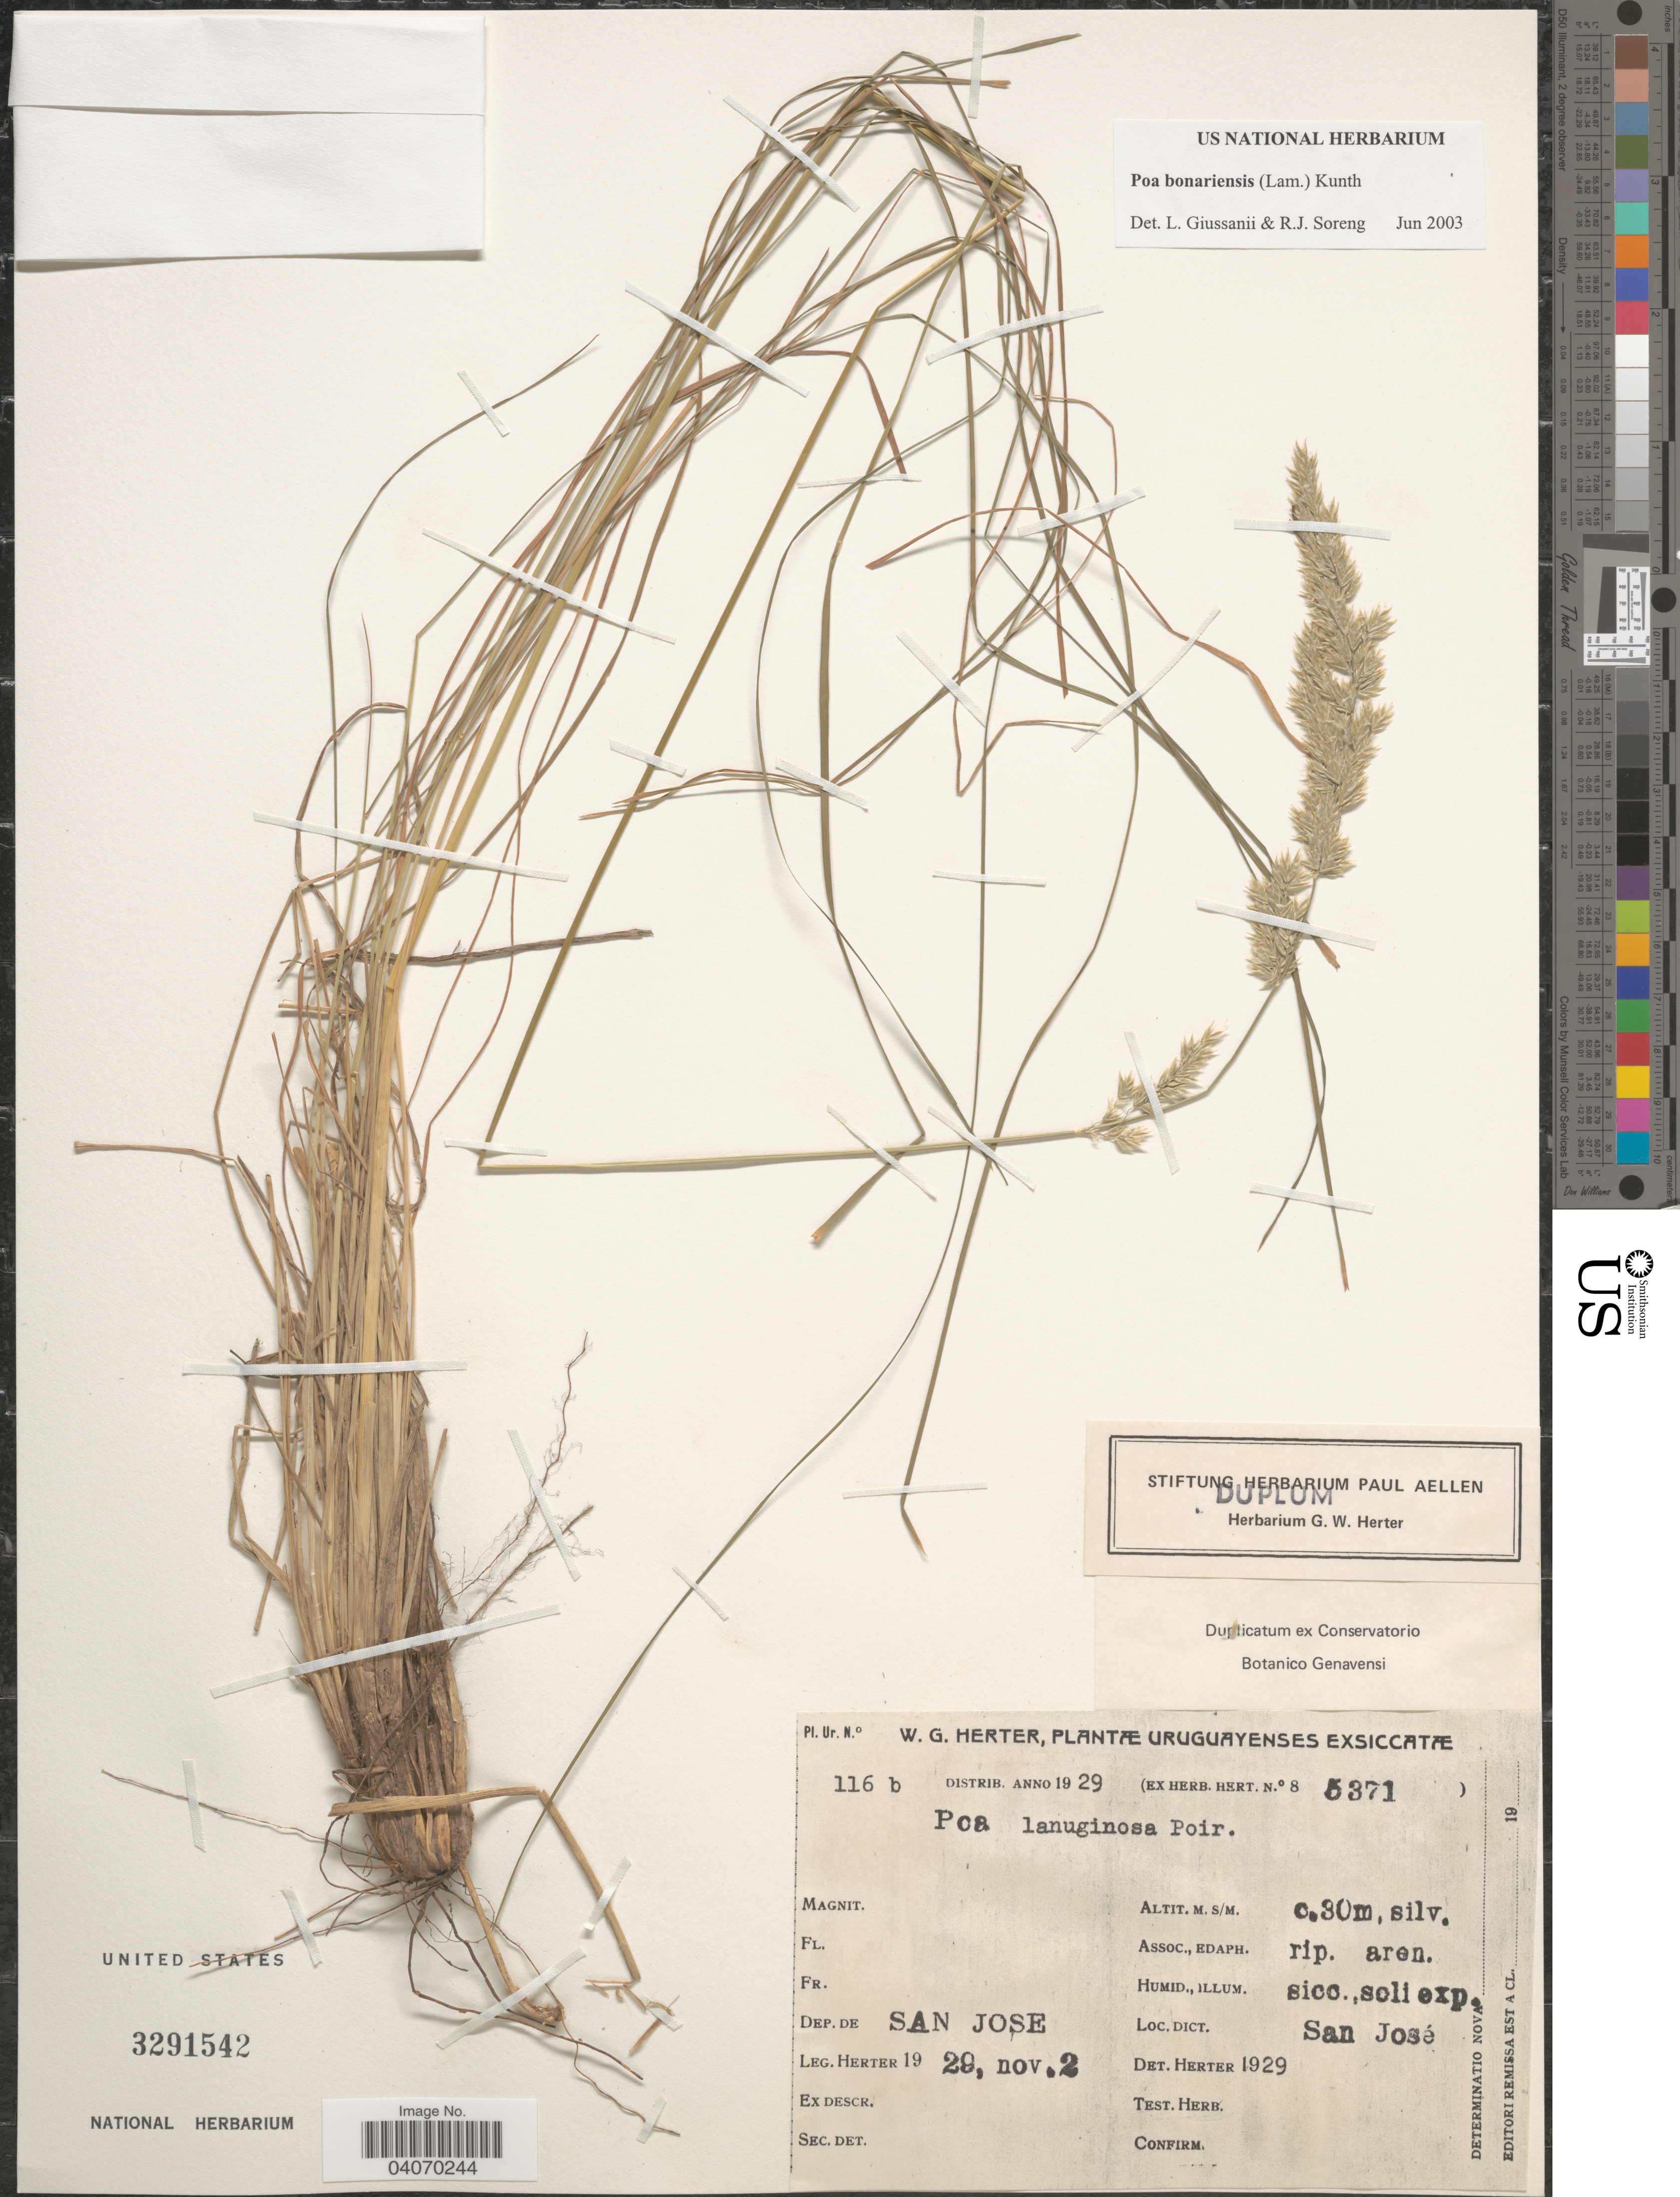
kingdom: Plantae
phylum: Tracheophyta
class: Liliopsida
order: Poales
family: Poaceae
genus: Poa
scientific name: Poa bonariensis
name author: (Lam.) Kunth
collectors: W. G. Herter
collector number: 116b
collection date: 1929-11-02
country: Uruguay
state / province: San Jose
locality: Dep. de San Jose. San José.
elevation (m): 30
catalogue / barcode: US 3291542